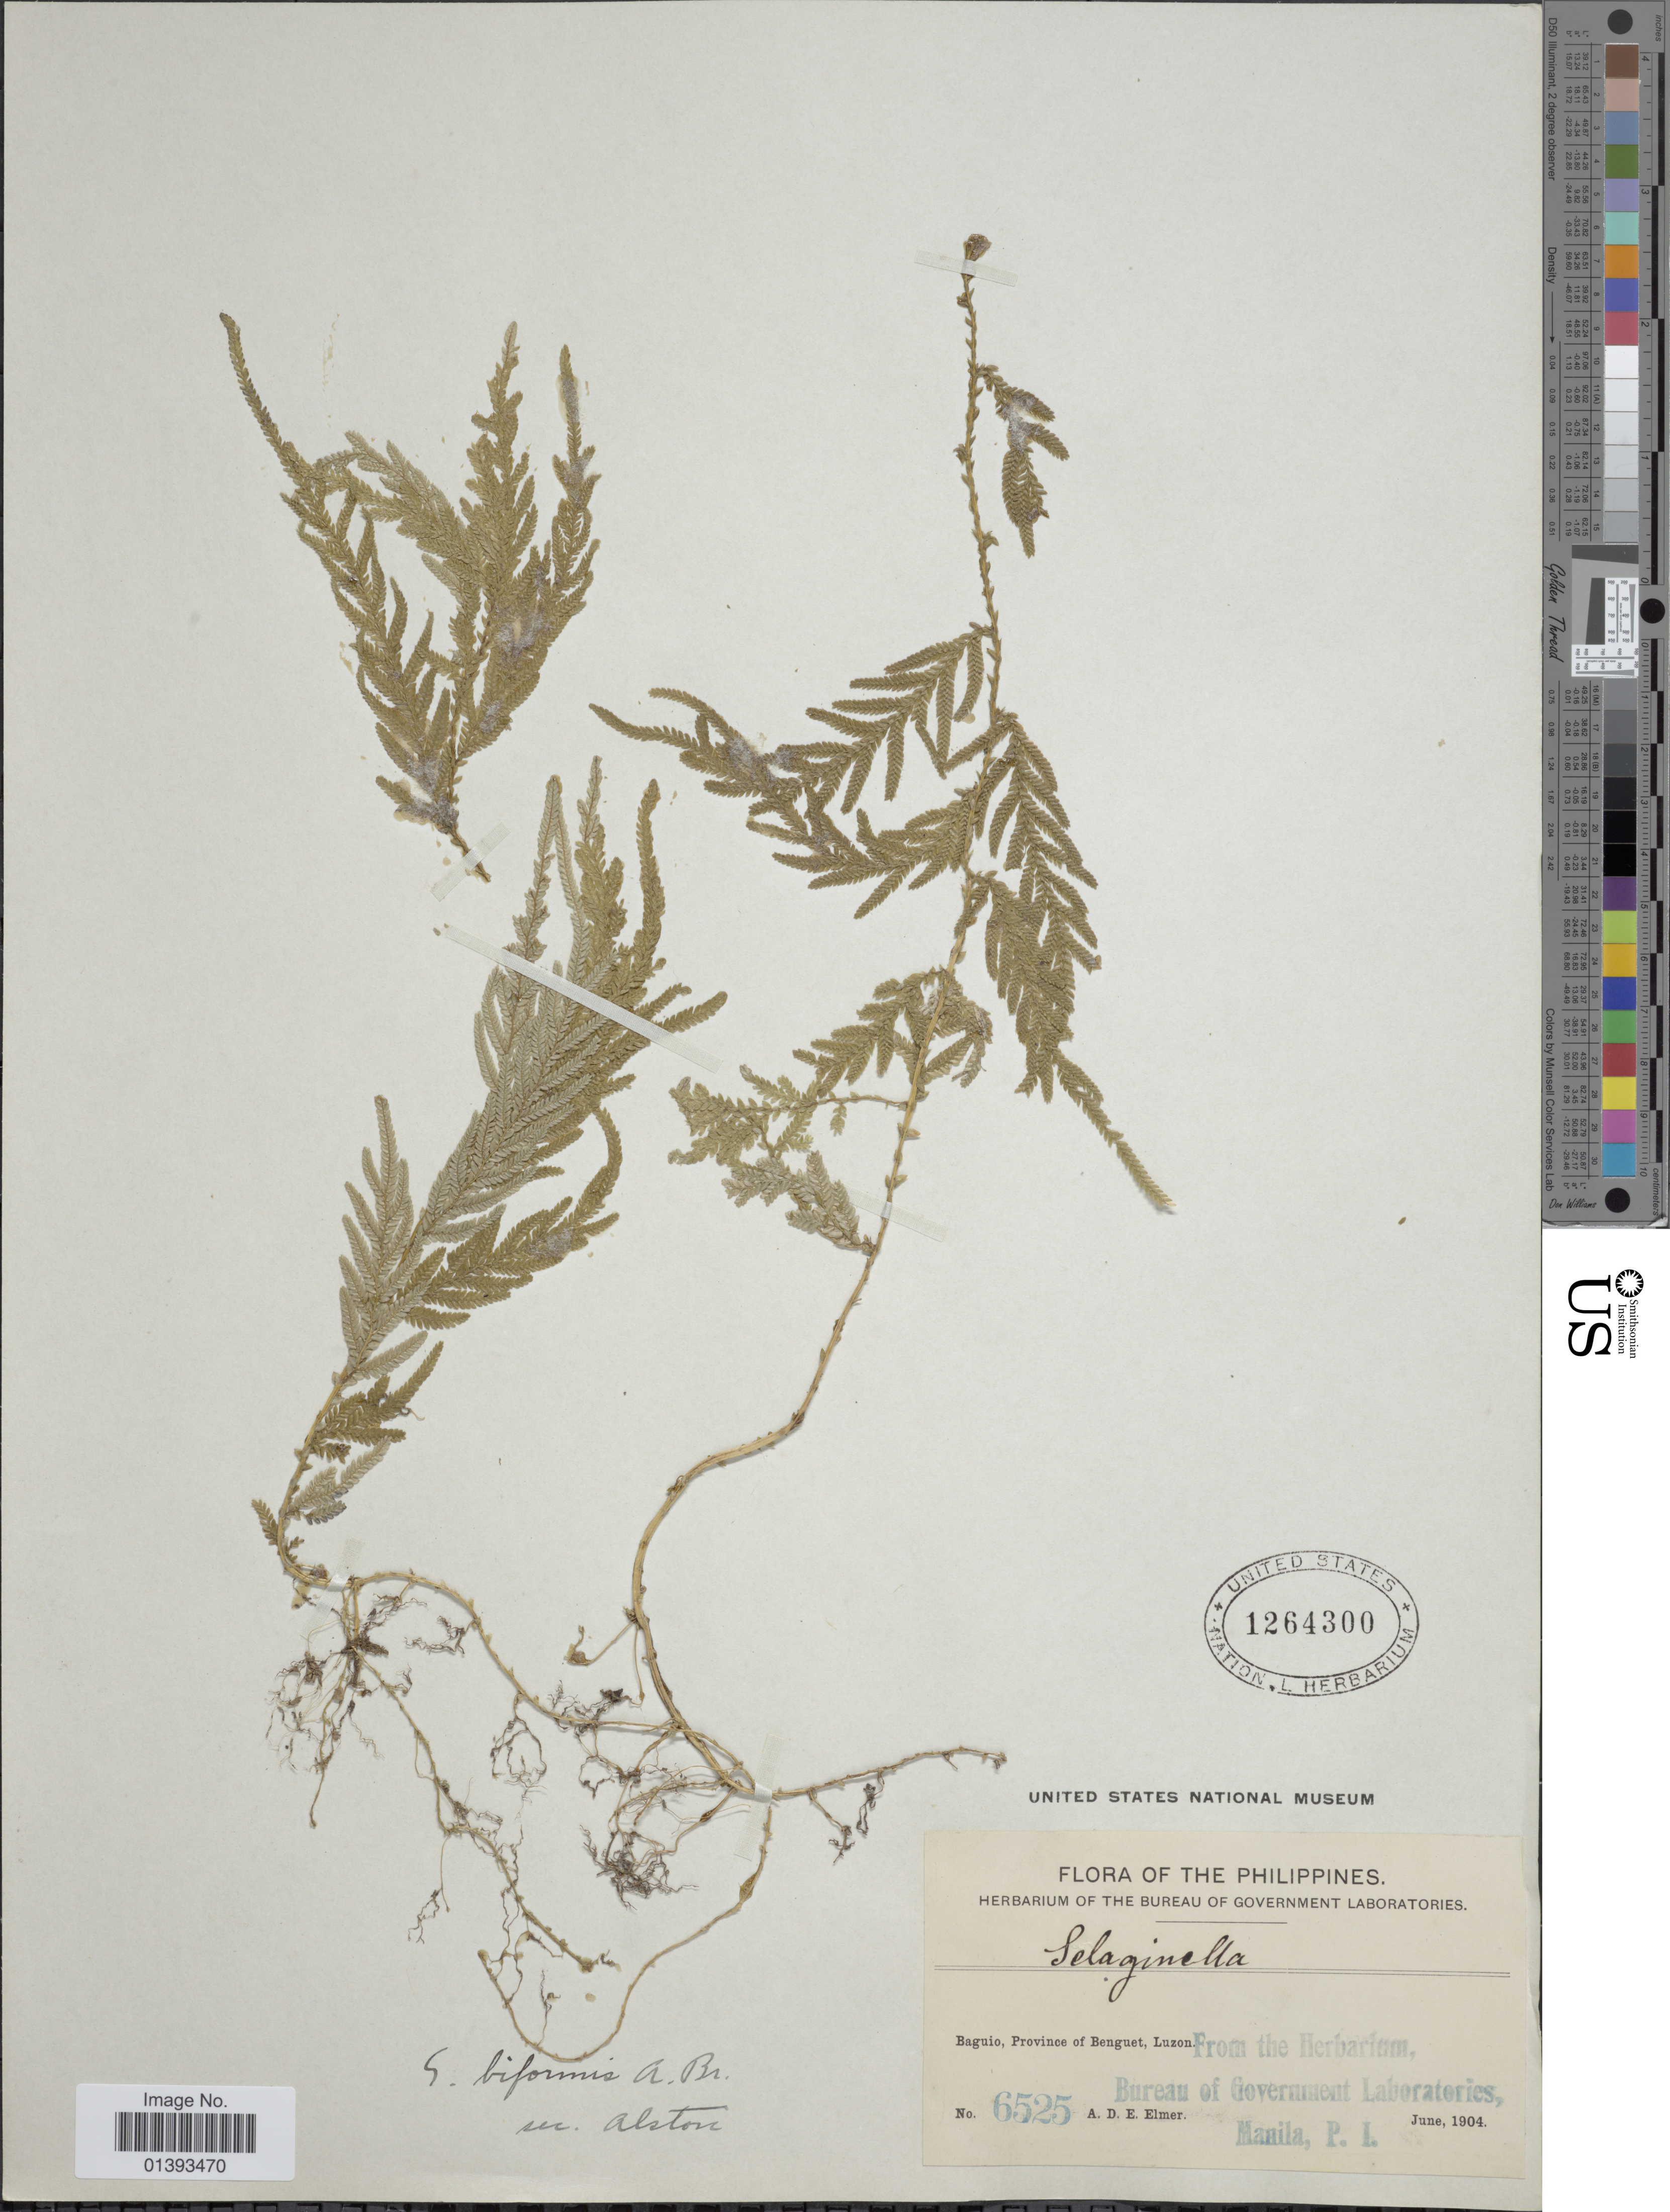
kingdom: Plantae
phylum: Tracheophyta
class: Lycopodiopsida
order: Selaginellales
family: Selaginellaceae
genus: Selaginella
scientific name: Selaginella biformis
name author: A. Braun ex Kuhn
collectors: A. D. E. Elmer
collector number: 6525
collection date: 1904-06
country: Philippines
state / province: Central Luzon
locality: Baguio, province of Benguet, Luzon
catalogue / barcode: US 1264300